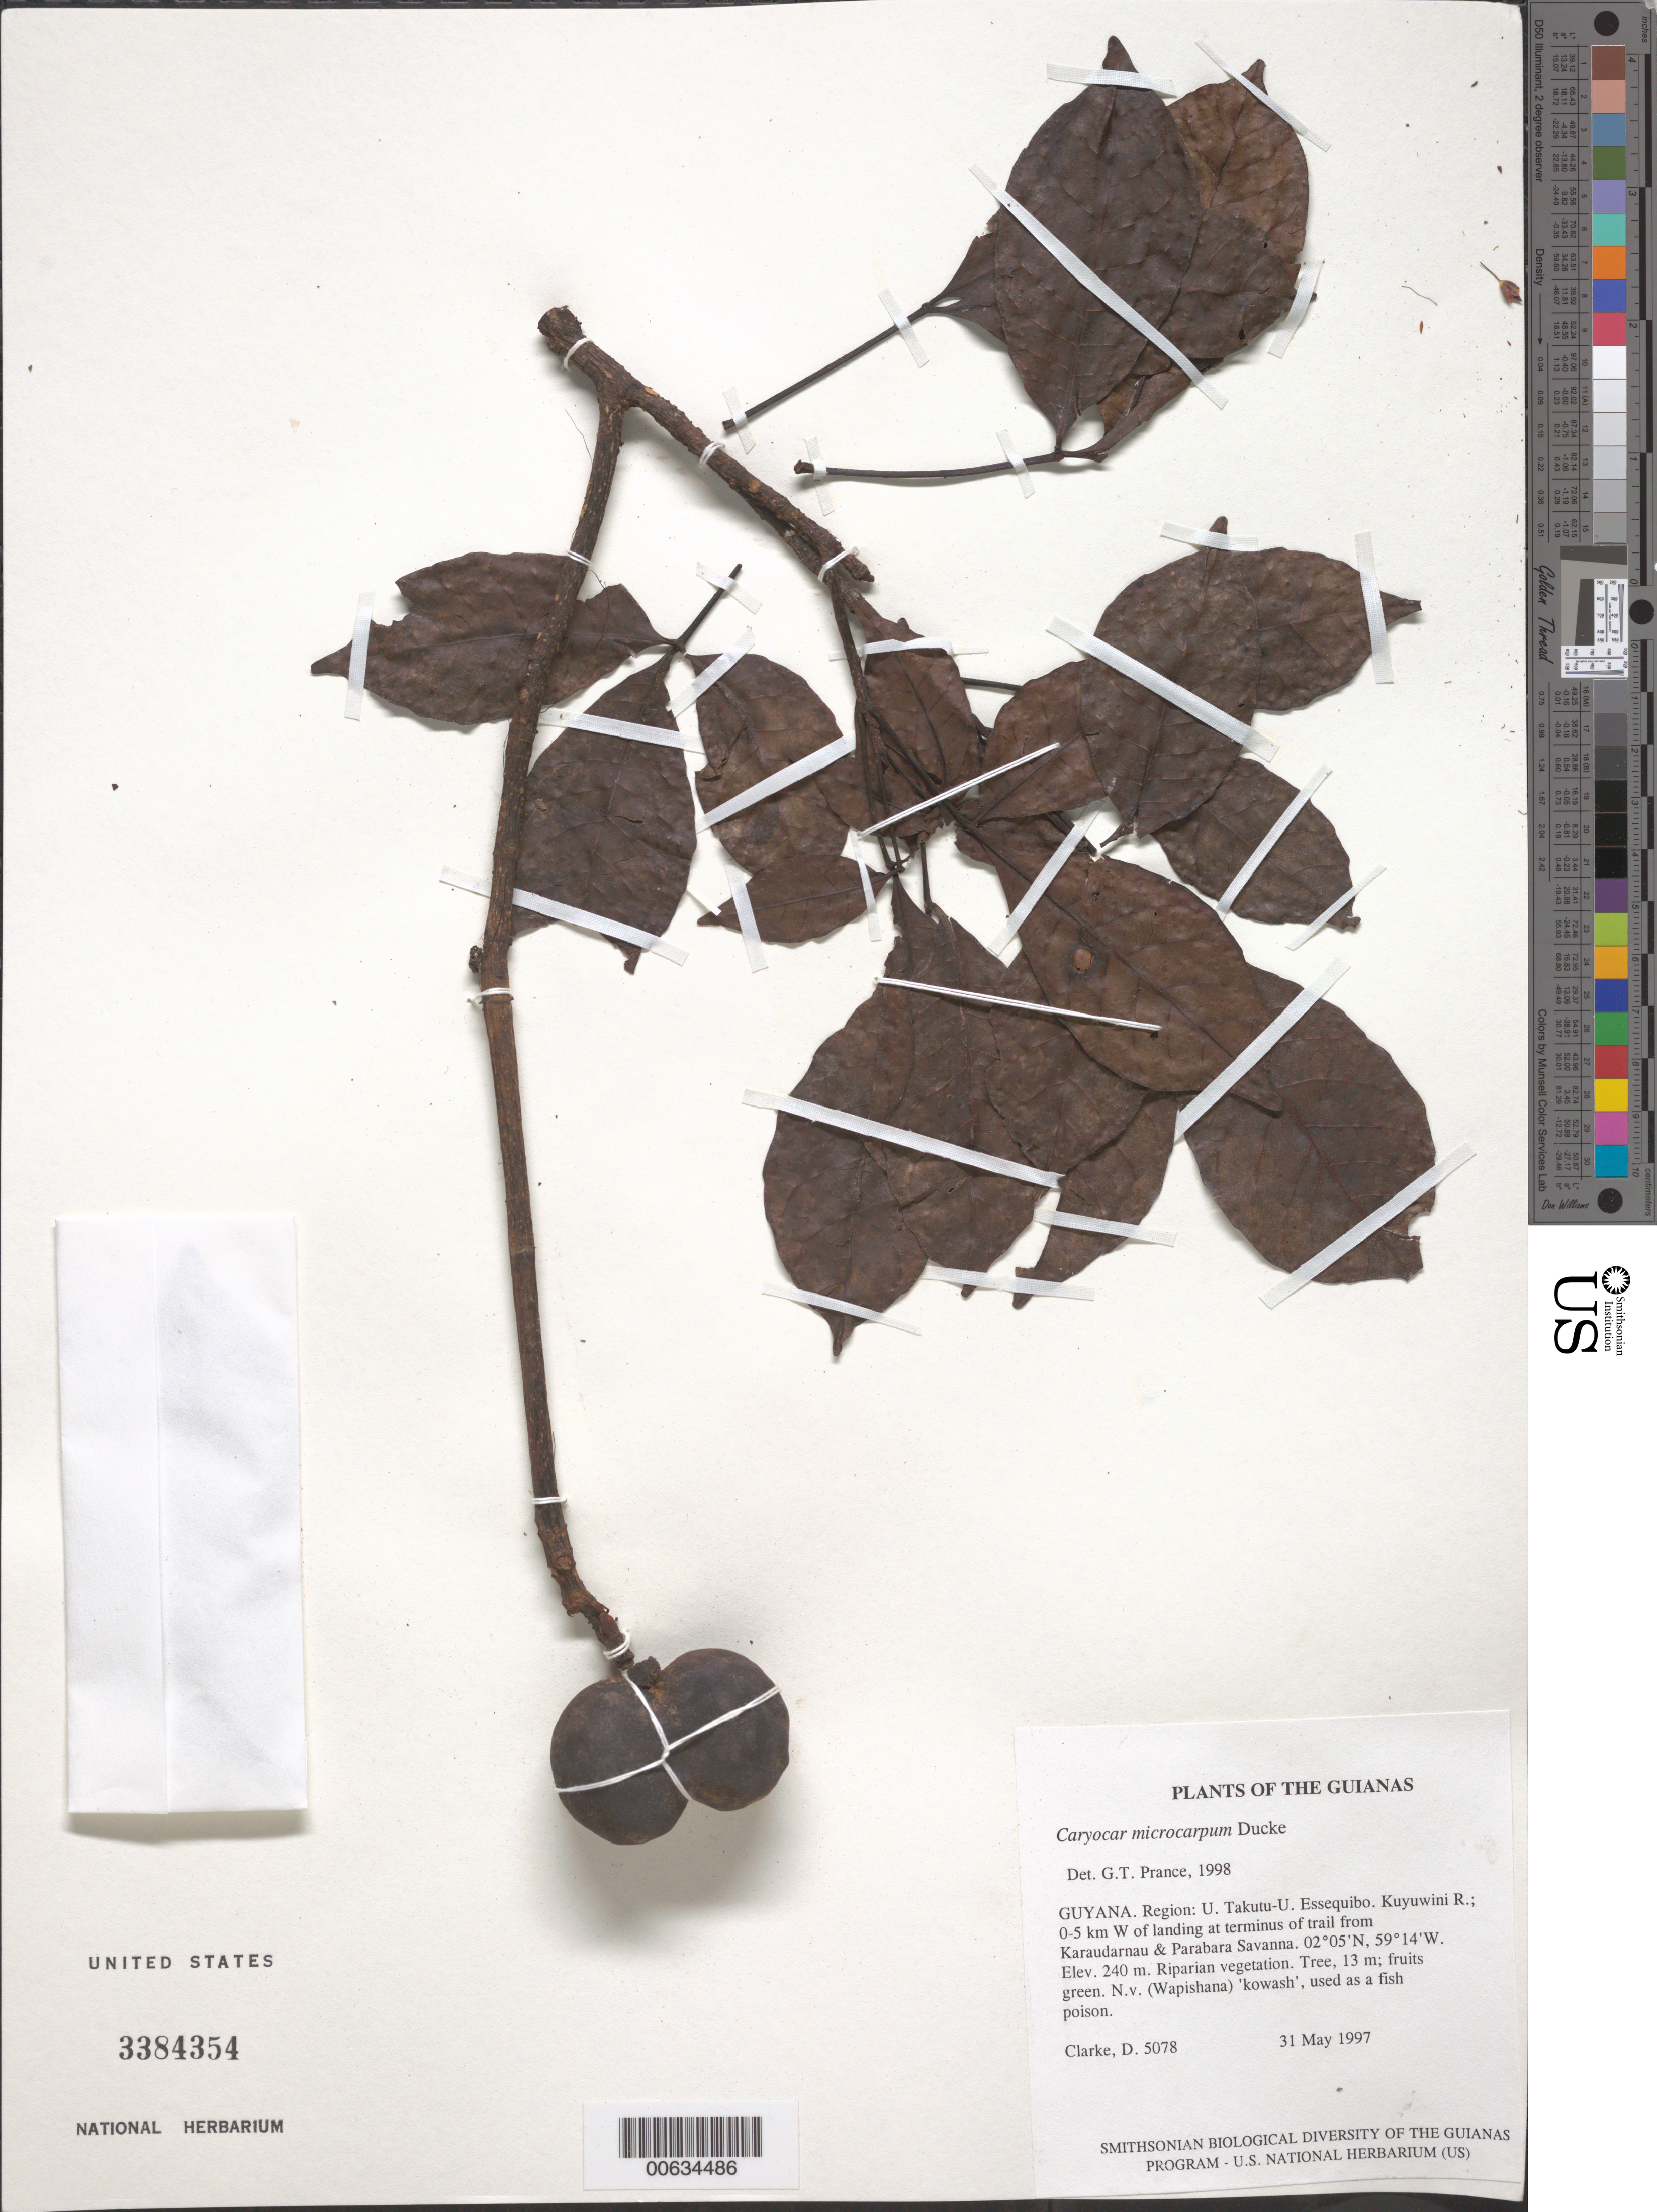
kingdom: Plantae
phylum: Tracheophyta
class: Magnoliopsida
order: Malpighiales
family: Caryocaraceae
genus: Caryocar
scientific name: Caryocar microcarpum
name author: Ducke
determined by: Prance, G. T.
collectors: H. D. Clarke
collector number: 5078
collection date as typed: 31 May 1997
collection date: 1997-05-31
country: Guyana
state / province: U. Takutu-U. Essequibo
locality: Kuyuwini R.; 0-5 km W of landing at terminus of trail from Karaudarnau & Parabara Savanna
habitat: Riparian vegetation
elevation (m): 240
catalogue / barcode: US 3384354